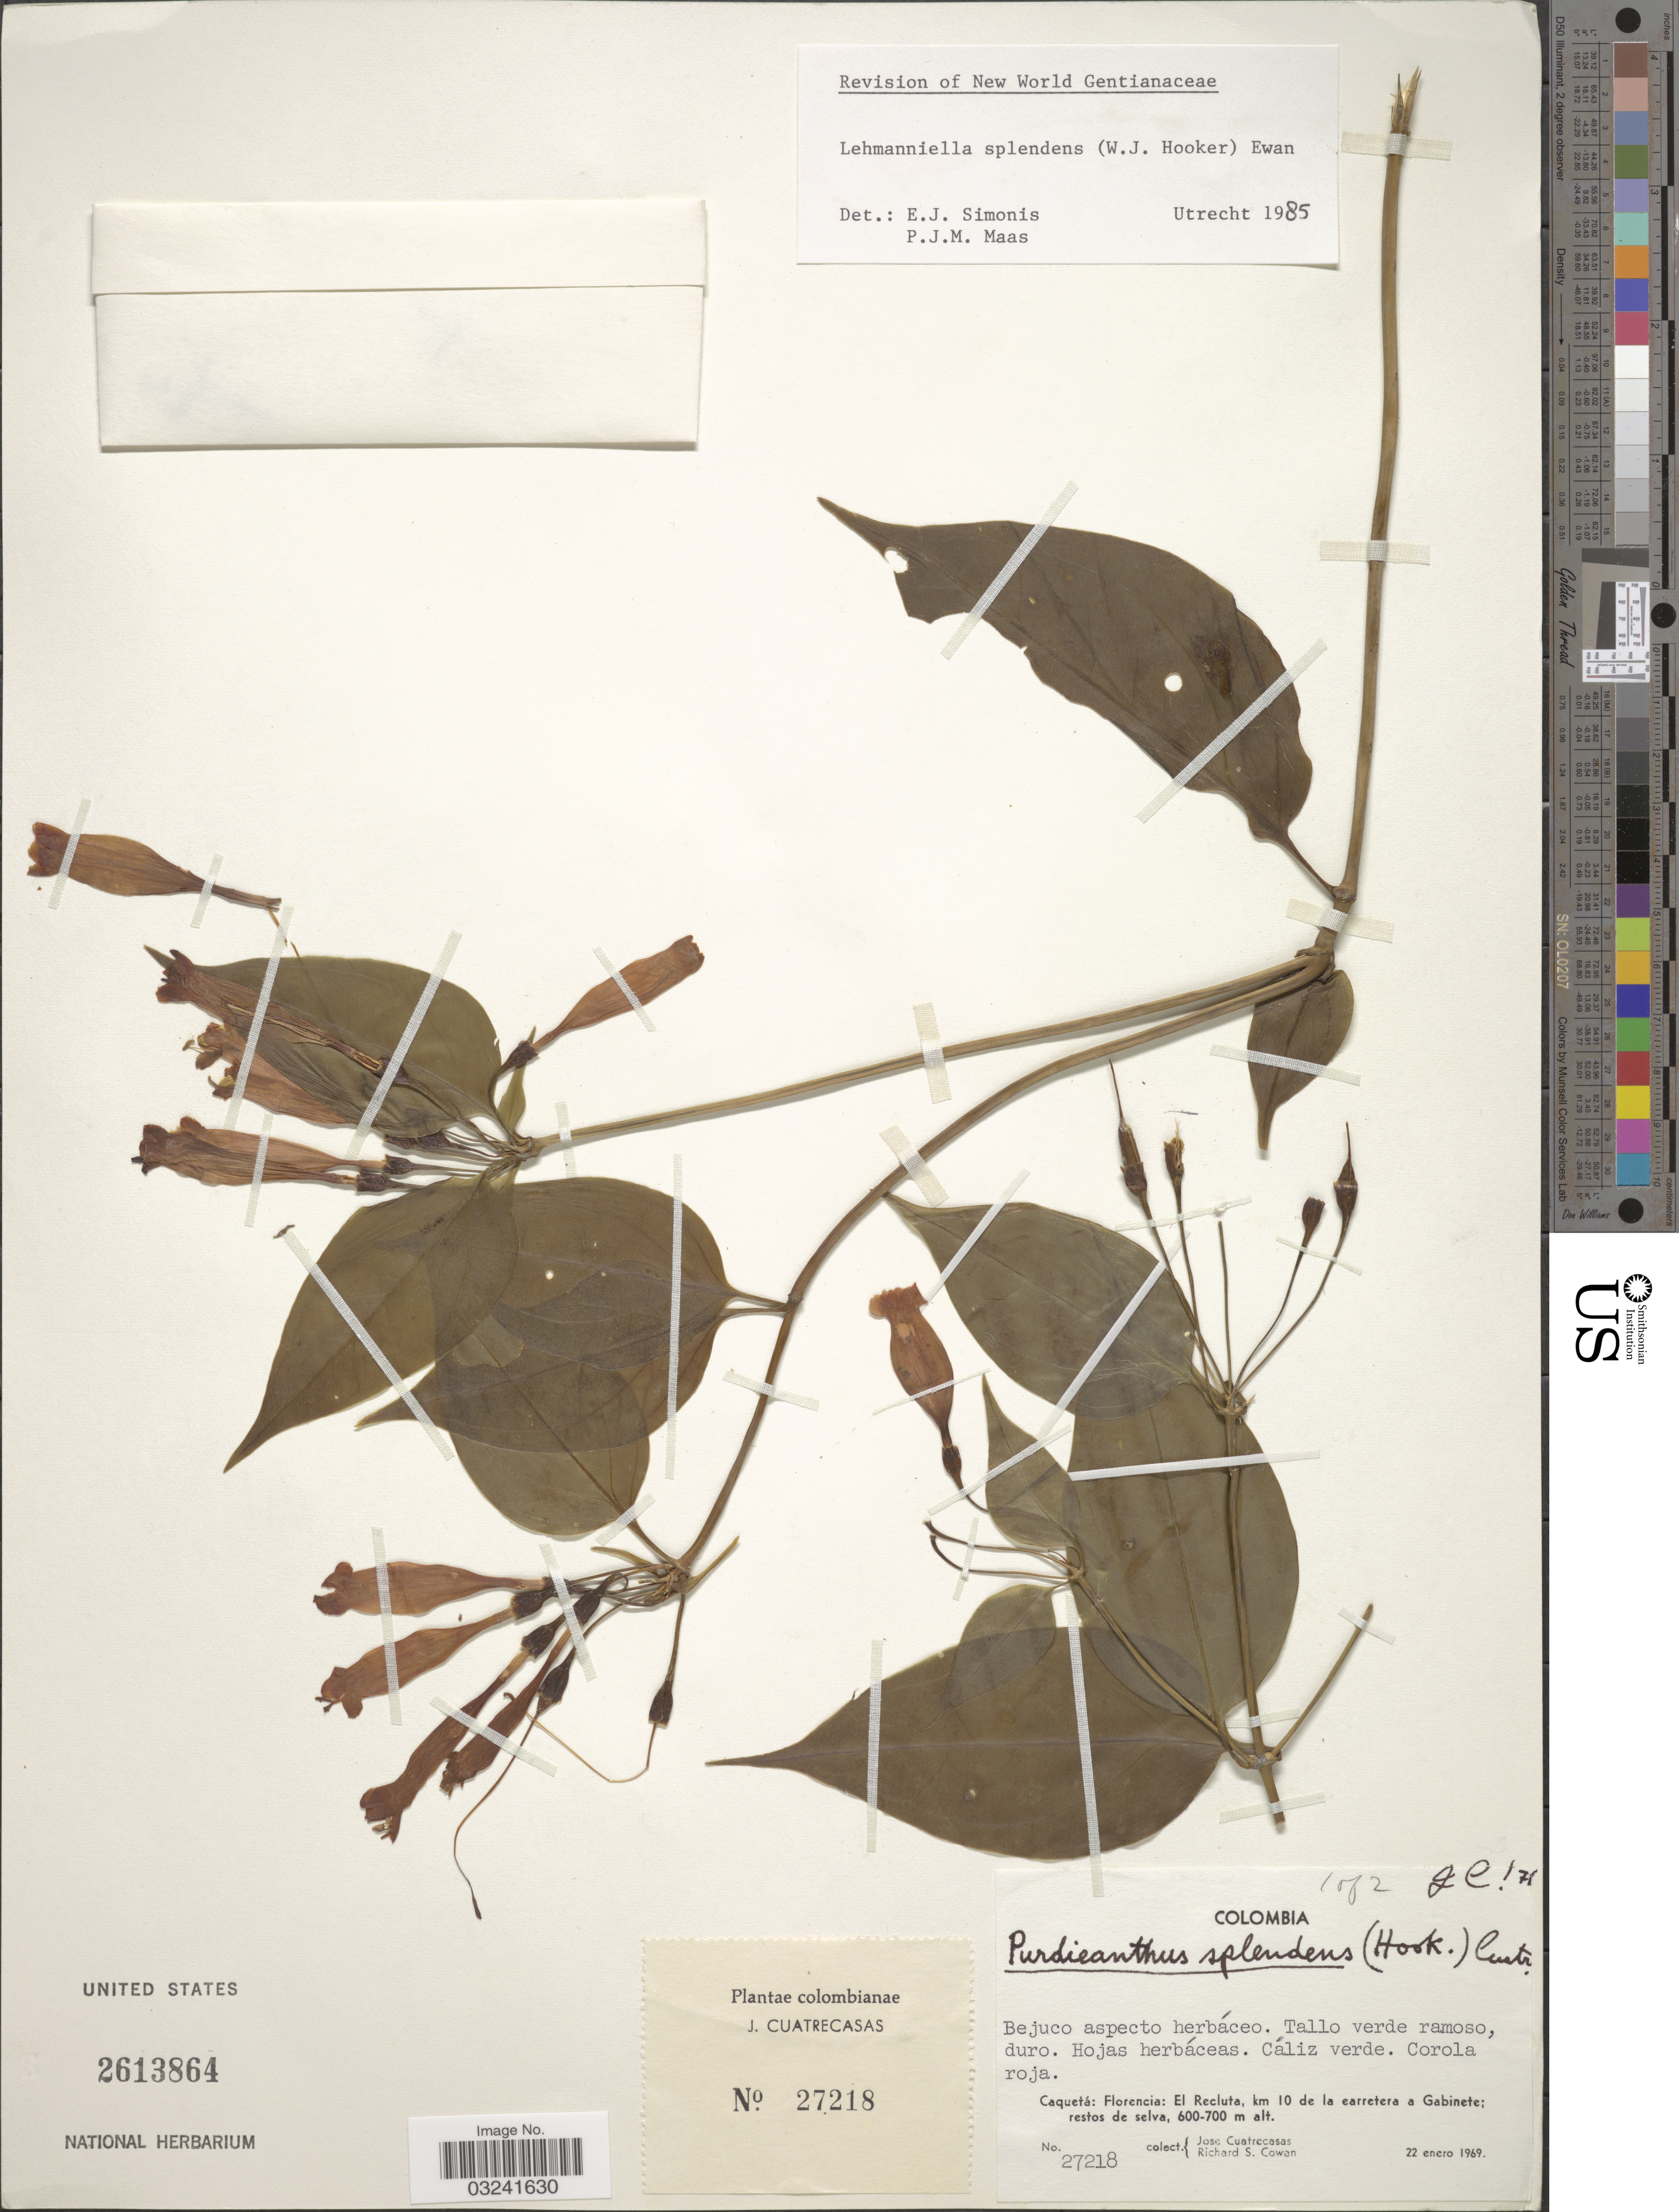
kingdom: Plantae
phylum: Tracheophyta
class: Magnoliopsida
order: Gentianales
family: Gentianaceae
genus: Lehmanniella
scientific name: Lehmanniella splendens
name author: (Hook.) Ewan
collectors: J. Cuatrecasas & R. S. Cowan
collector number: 27218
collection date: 1969-01-22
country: Colombia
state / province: Caquetá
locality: Caquetá: Florencia: El Recluta, km 10 de la carretera a Gabinete: restos de selva.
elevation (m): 600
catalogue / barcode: US 2613864